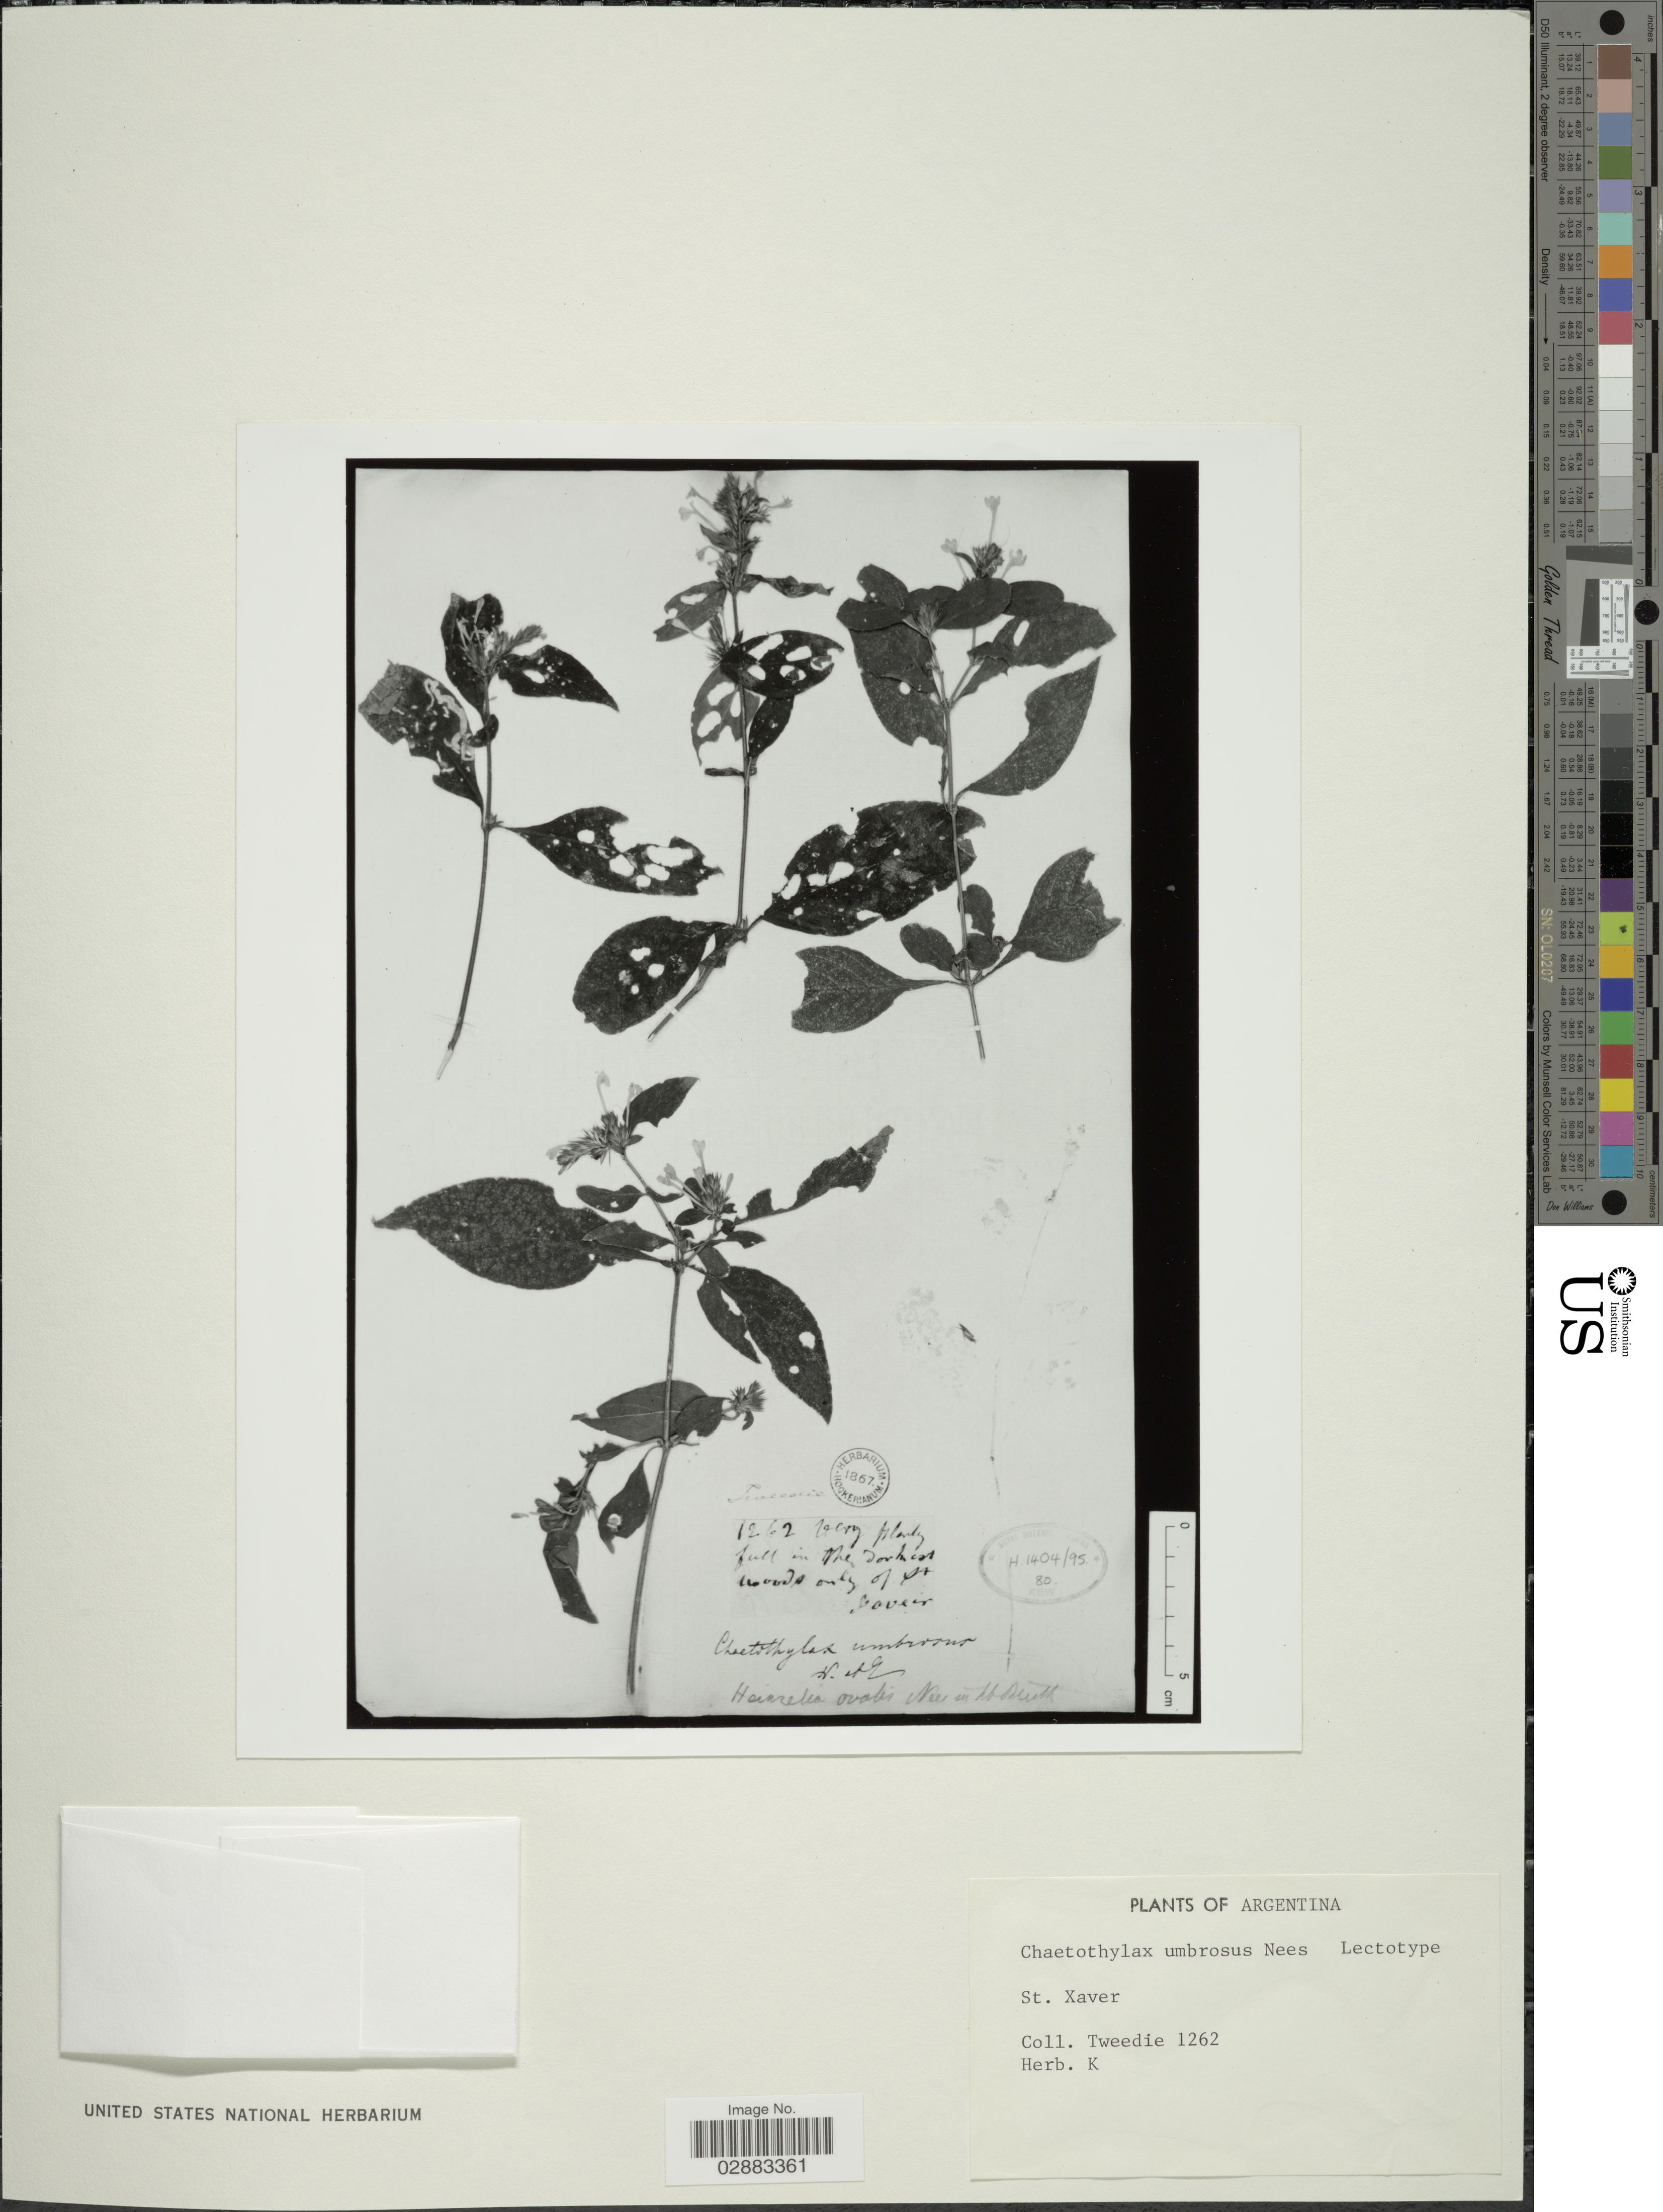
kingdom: Plantae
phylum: Tracheophyta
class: Magnoliopsida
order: Lamiales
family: Acanthaceae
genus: Justicia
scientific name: Justicia goudotii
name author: V.A.W. Graham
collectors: -- Tweedie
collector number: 1262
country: Argentina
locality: St. Xaver.